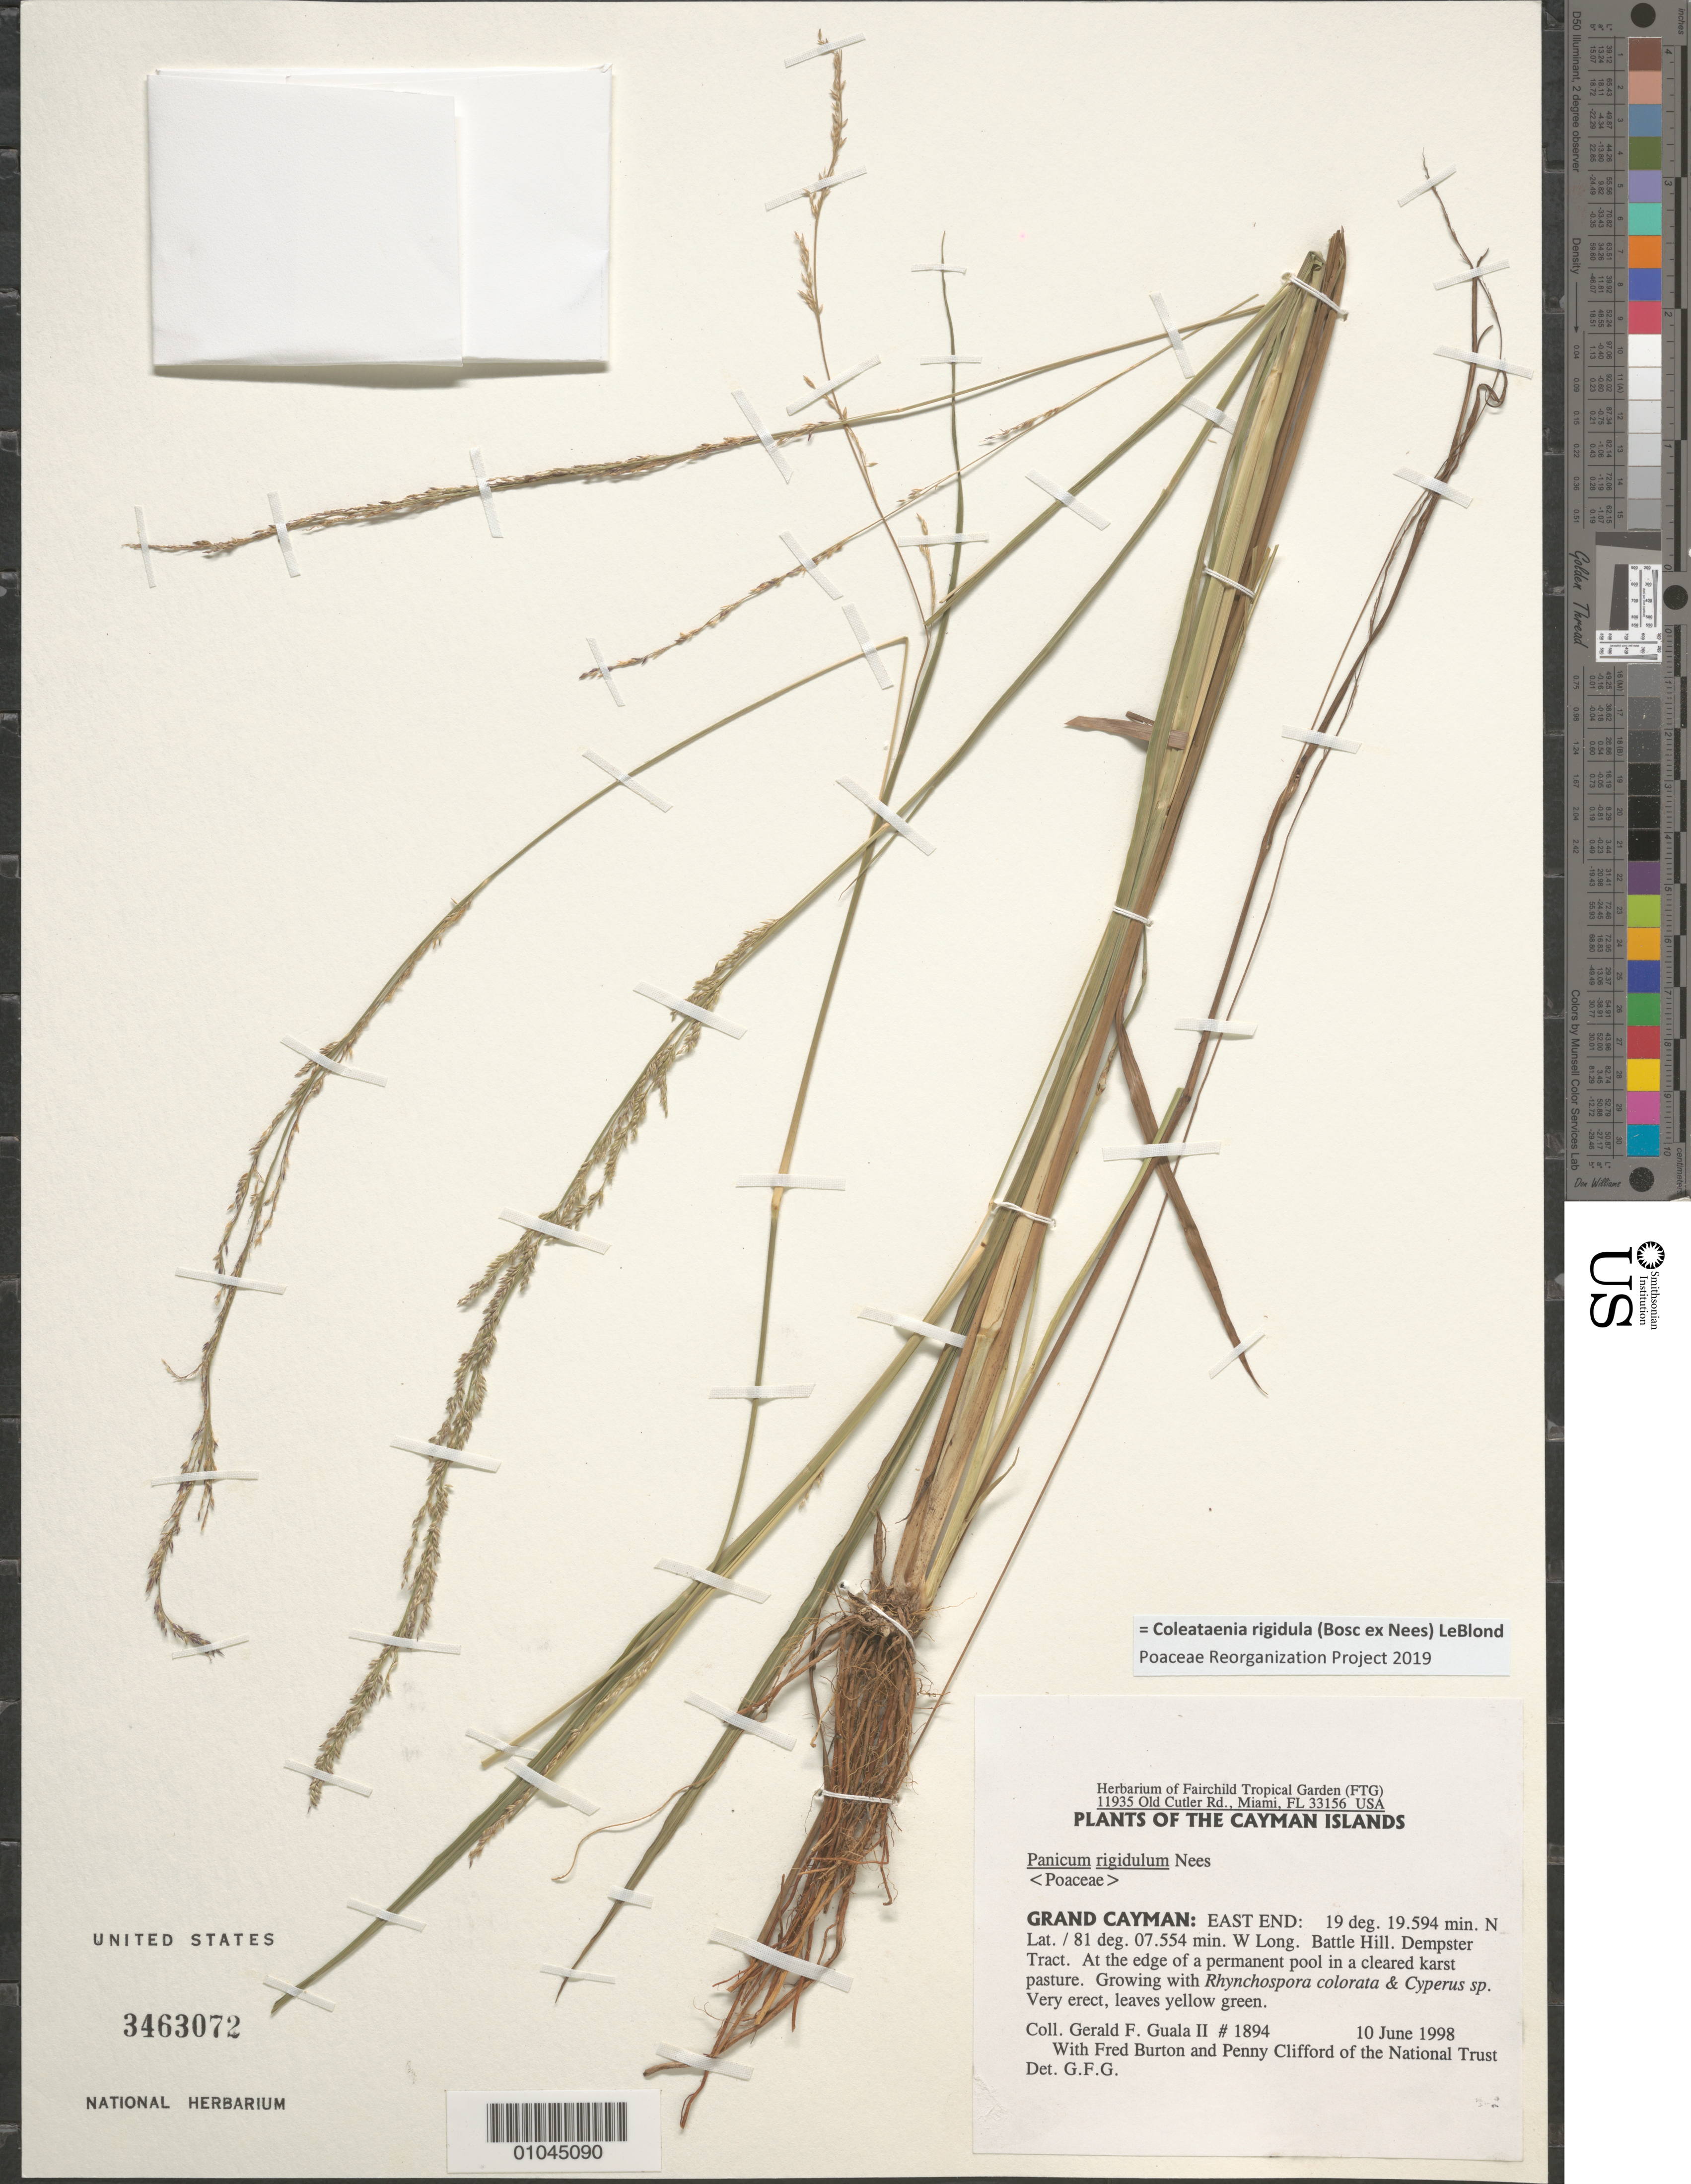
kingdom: Plantae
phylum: Tracheophyta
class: Liliopsida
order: Poales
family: Poaceae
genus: Panicum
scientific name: Panicum rigidulum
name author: Bosc ex Nees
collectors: G. Guala, F. Burton & P. Clifford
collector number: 1894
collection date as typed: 10 Jun 1998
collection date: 1998-06-10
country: Cayman Islands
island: Grand Cayman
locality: East End, Battle Hill, Dempster Tract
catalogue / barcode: US 3463072